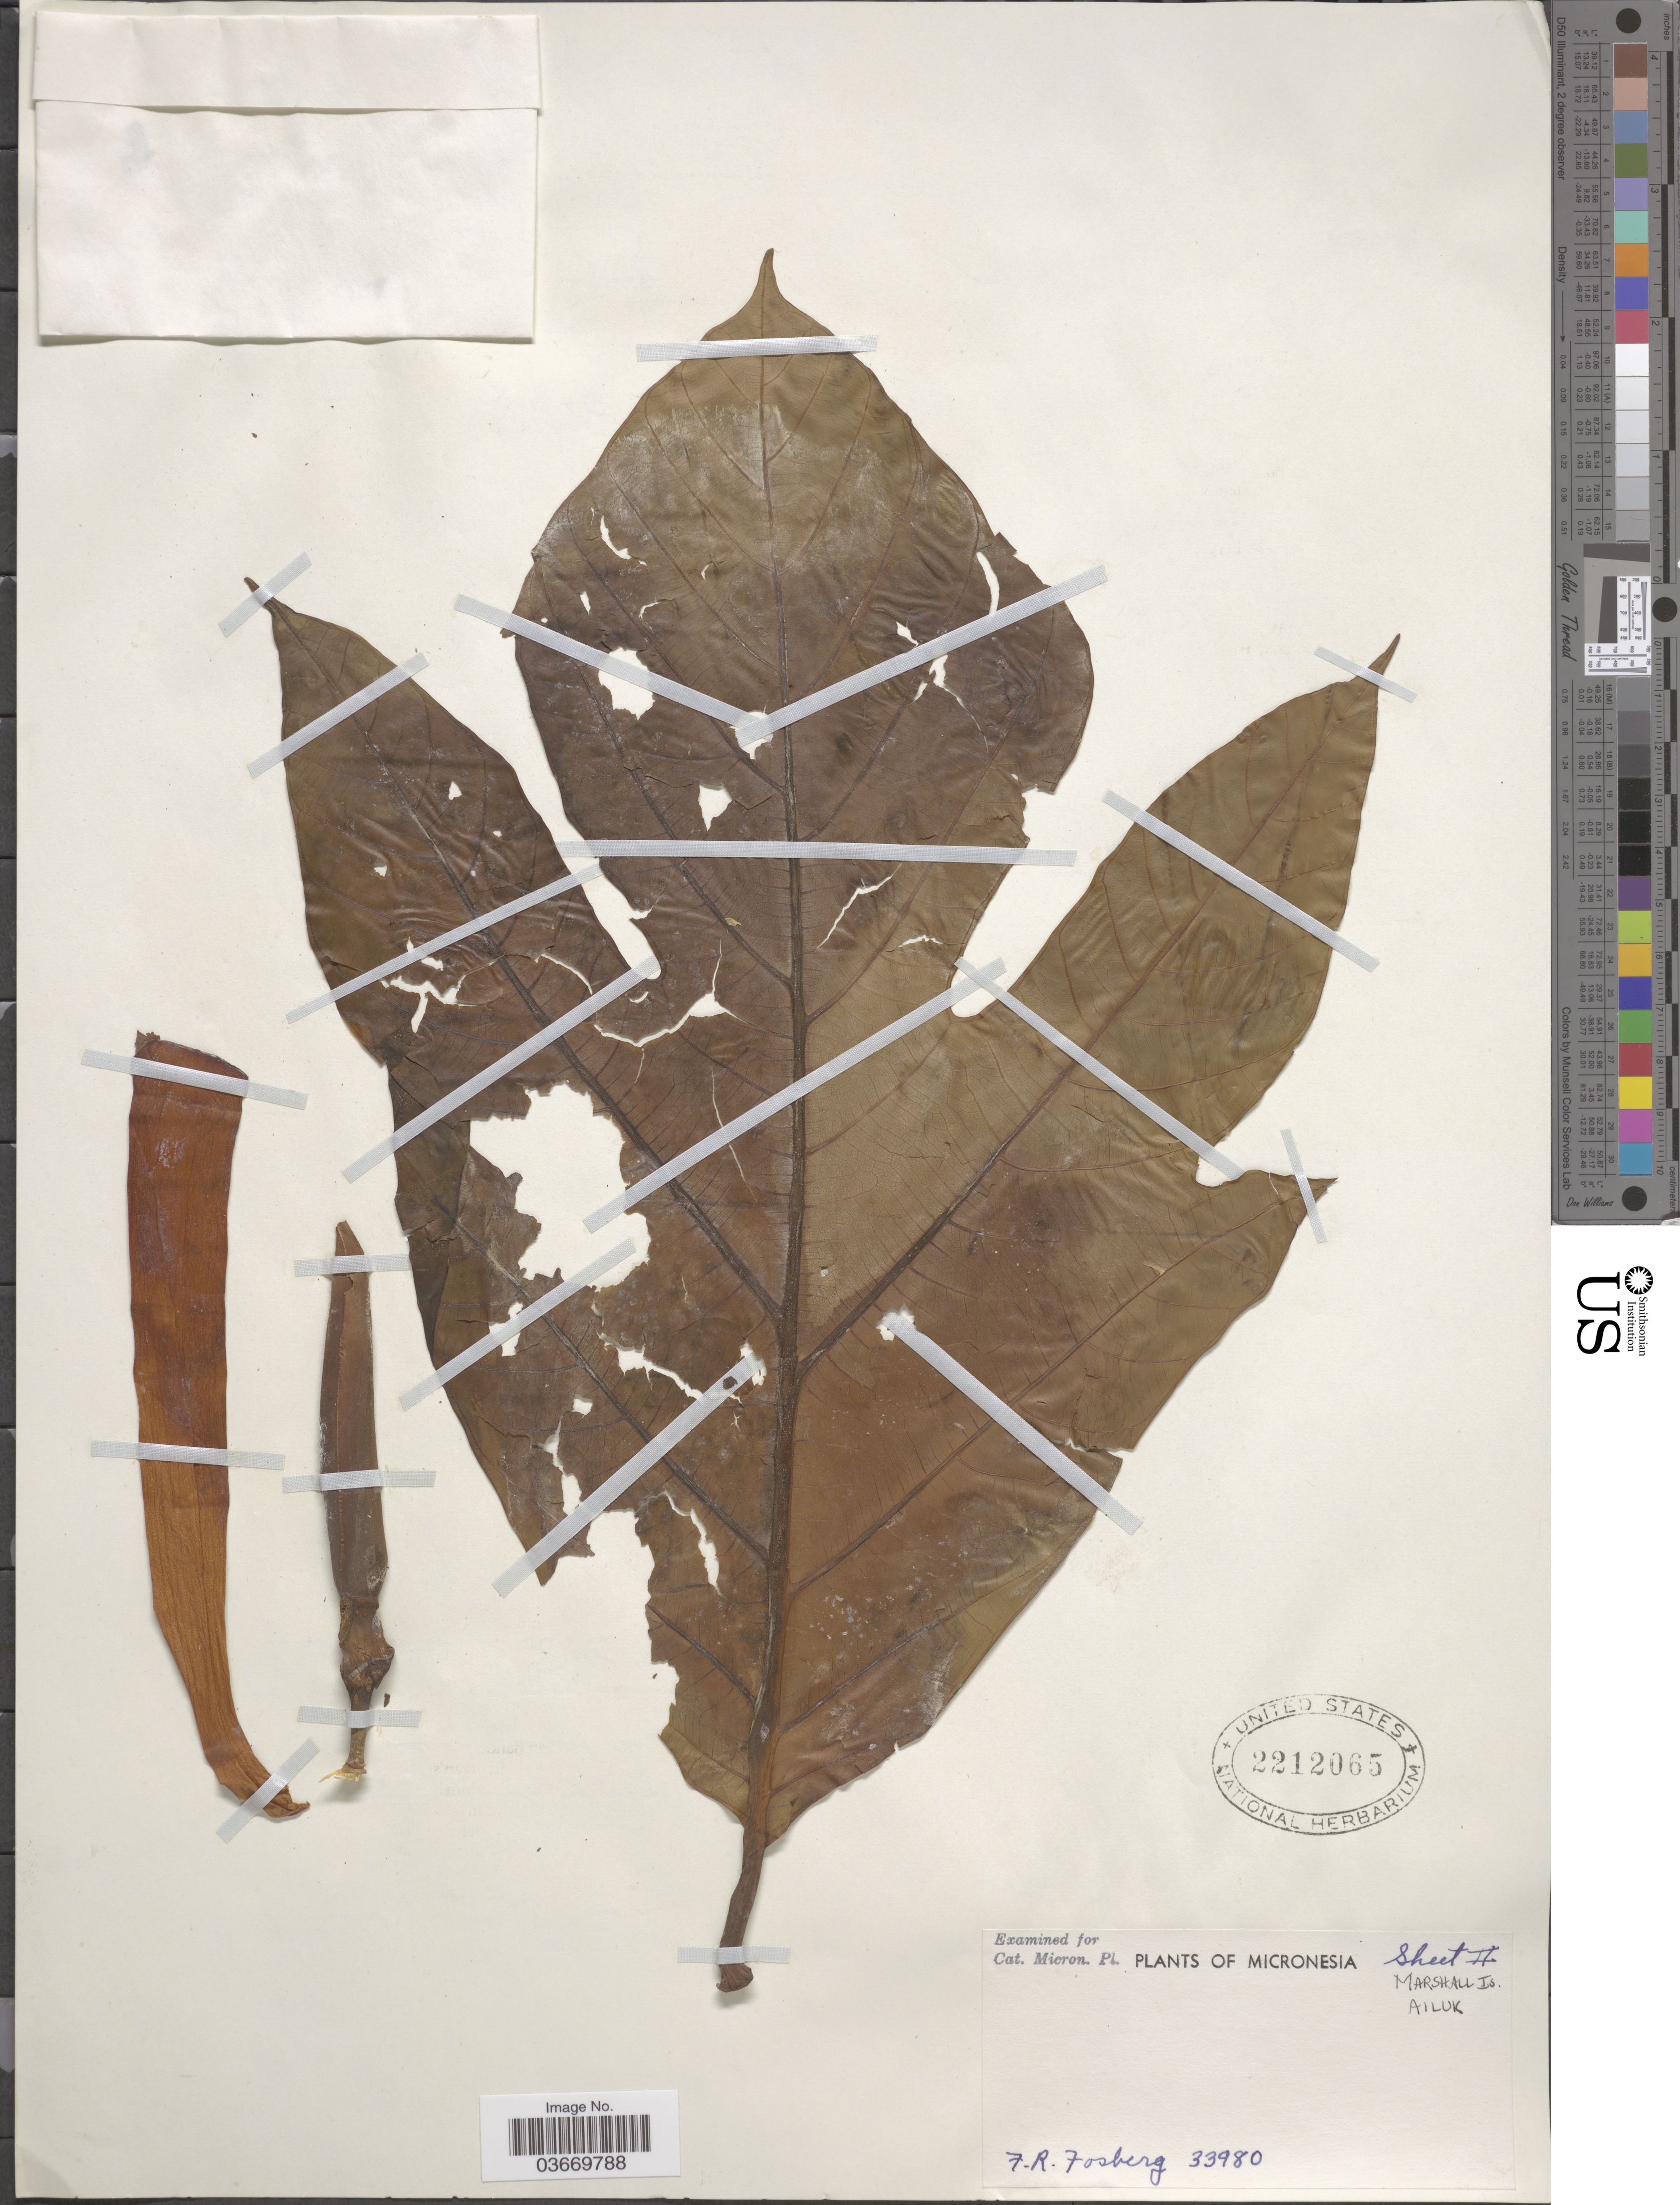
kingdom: Plantae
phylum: Tracheophyta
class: Magnoliopsida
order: Rosales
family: Moraceae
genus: Artocarpus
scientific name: Artocarpus sp.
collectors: F. R. Fosberg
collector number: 33980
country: Micronesia, Federated States of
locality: Micronesia.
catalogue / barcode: US 2212065